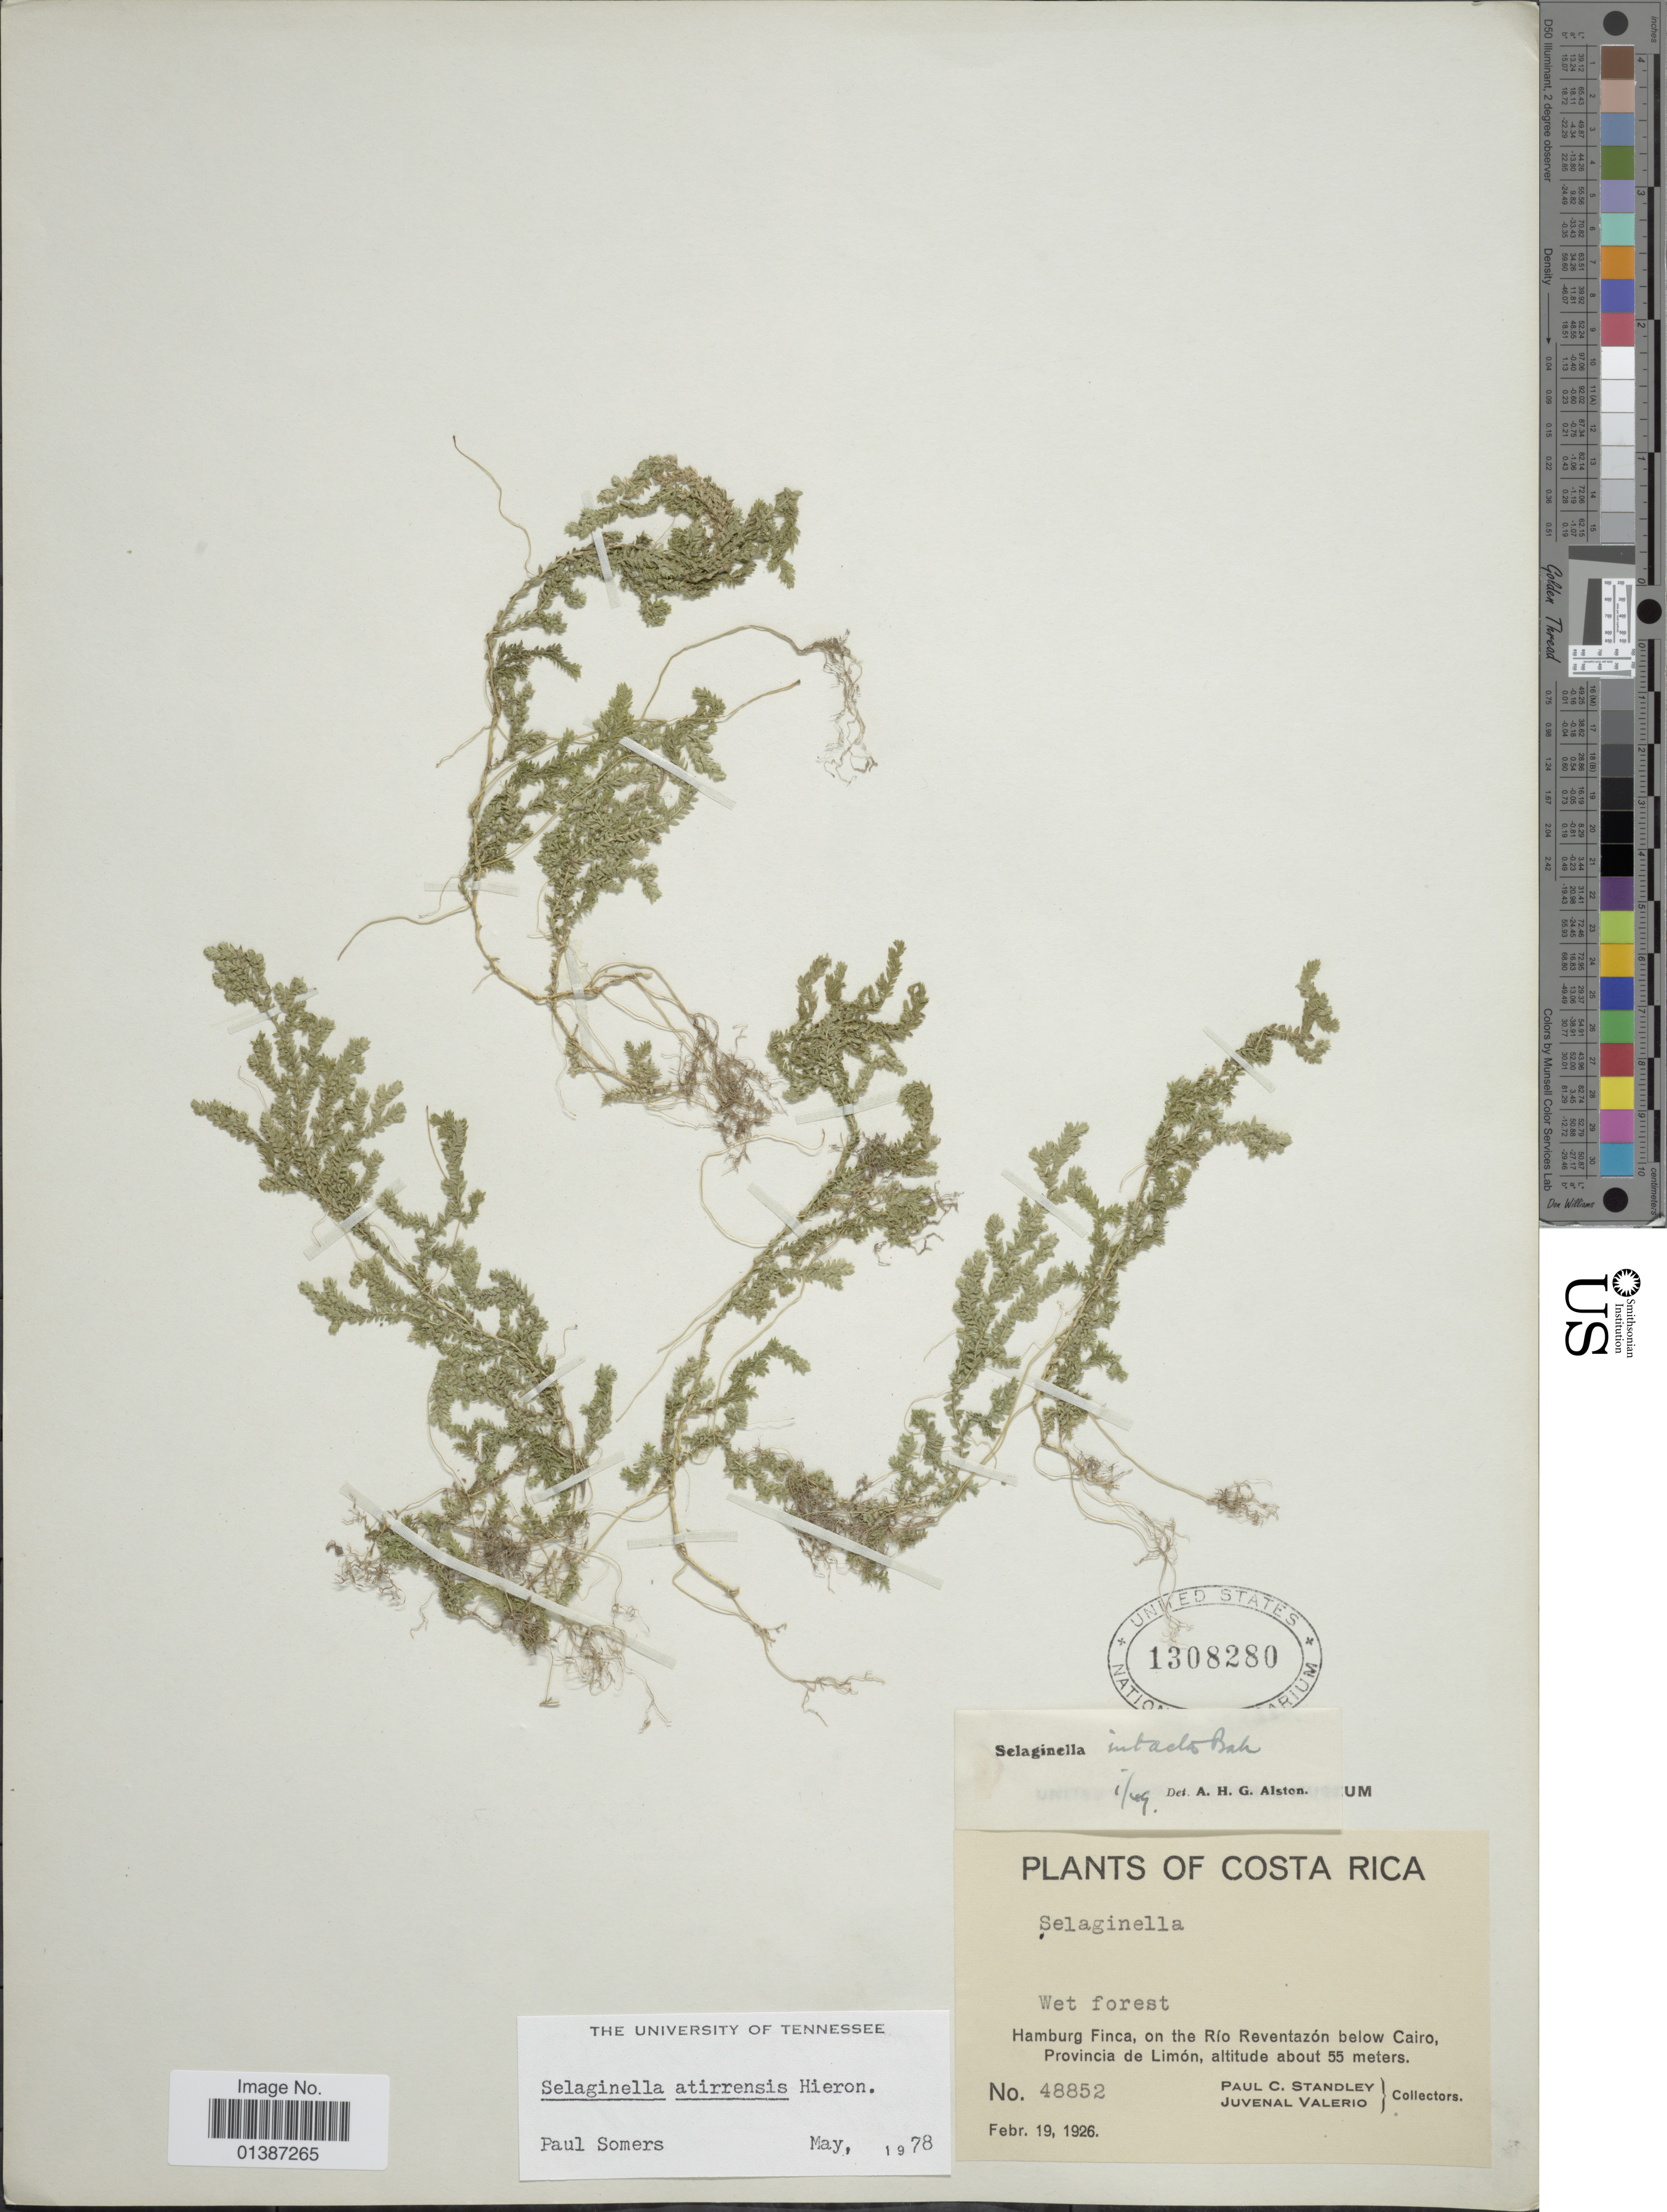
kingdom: Plantae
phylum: Tracheophyta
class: Lycopodiopsida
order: Selaginellales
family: Selaginellaceae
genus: Selaginella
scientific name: Selaginella atirrensis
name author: Hieron. in Engl. & Prantl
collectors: P. C. Standley & J. Valerio R.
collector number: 48852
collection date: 1926-02-19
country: Costa Rica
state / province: Limón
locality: Hamburg Finca, on the Río Reventazón below Cairo Provincia de Limón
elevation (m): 55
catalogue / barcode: US 1308280